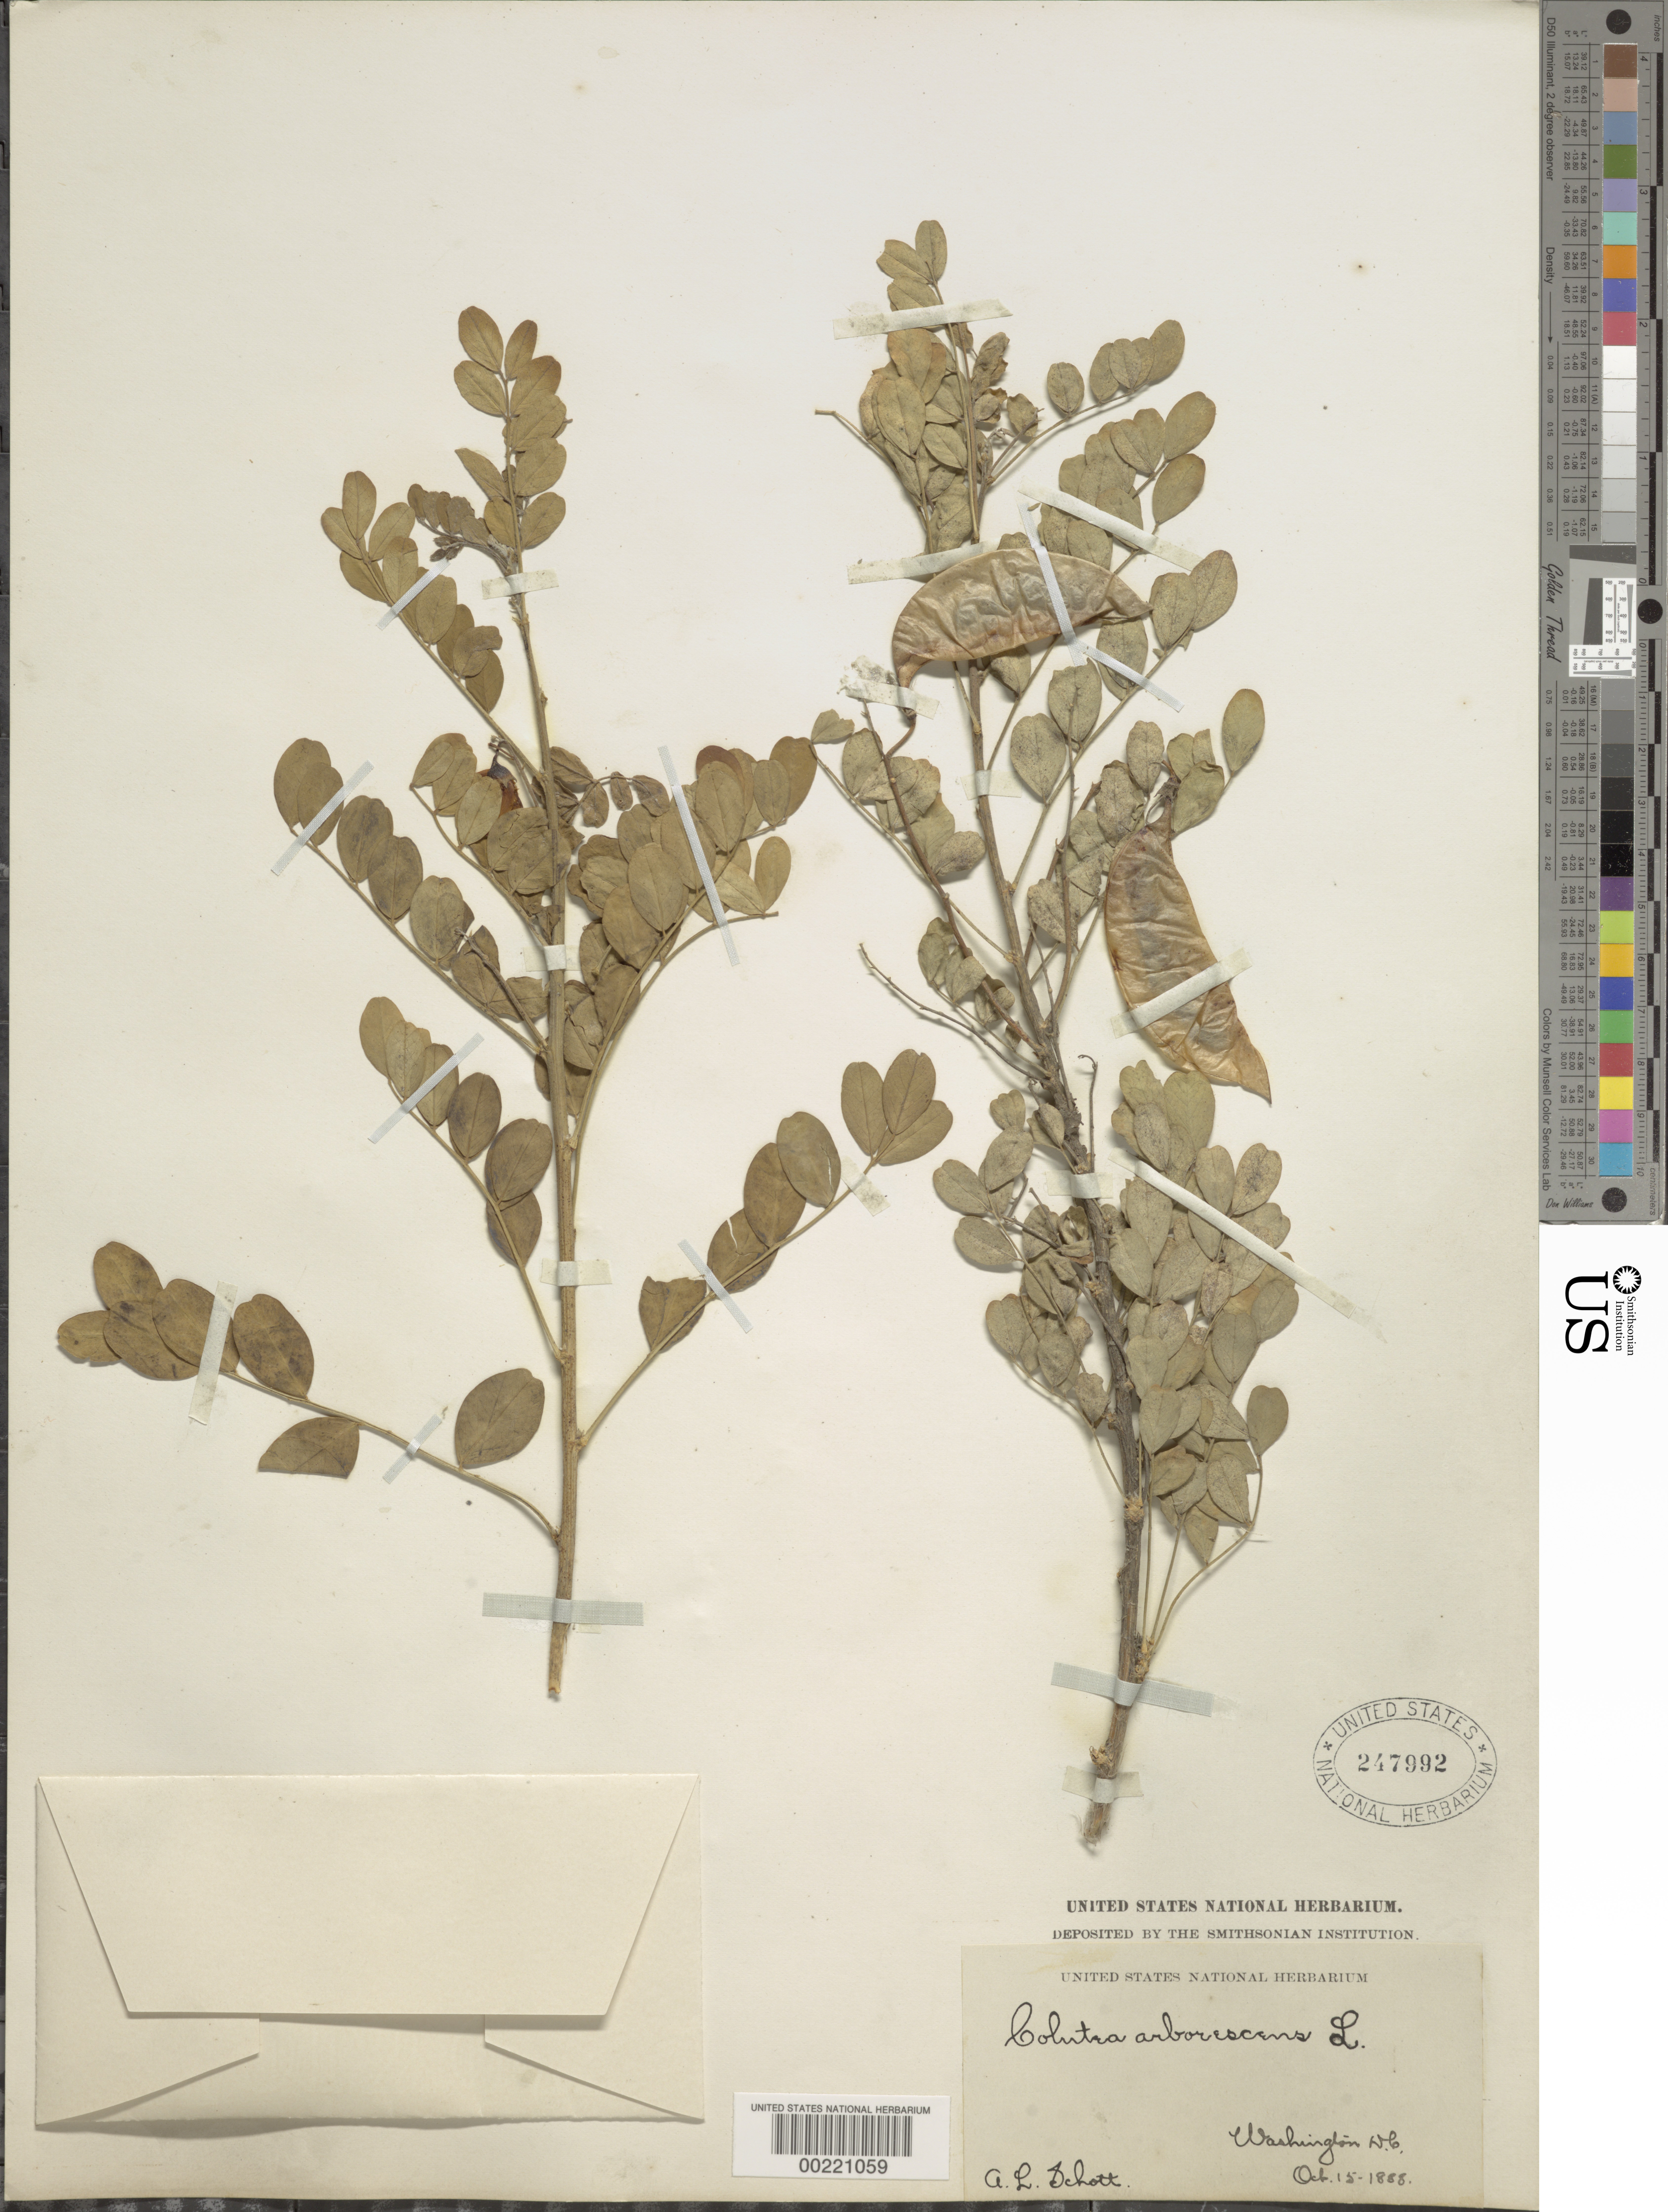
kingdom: Plantae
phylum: Tracheophyta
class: Magnoliopsida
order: Fabales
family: Fabaceae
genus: Colutea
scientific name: Colutea arborescens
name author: L.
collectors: A. L. Schott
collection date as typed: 15 Oct 1888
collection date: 1888-10-15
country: United States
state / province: District of Columbia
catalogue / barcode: US 247992